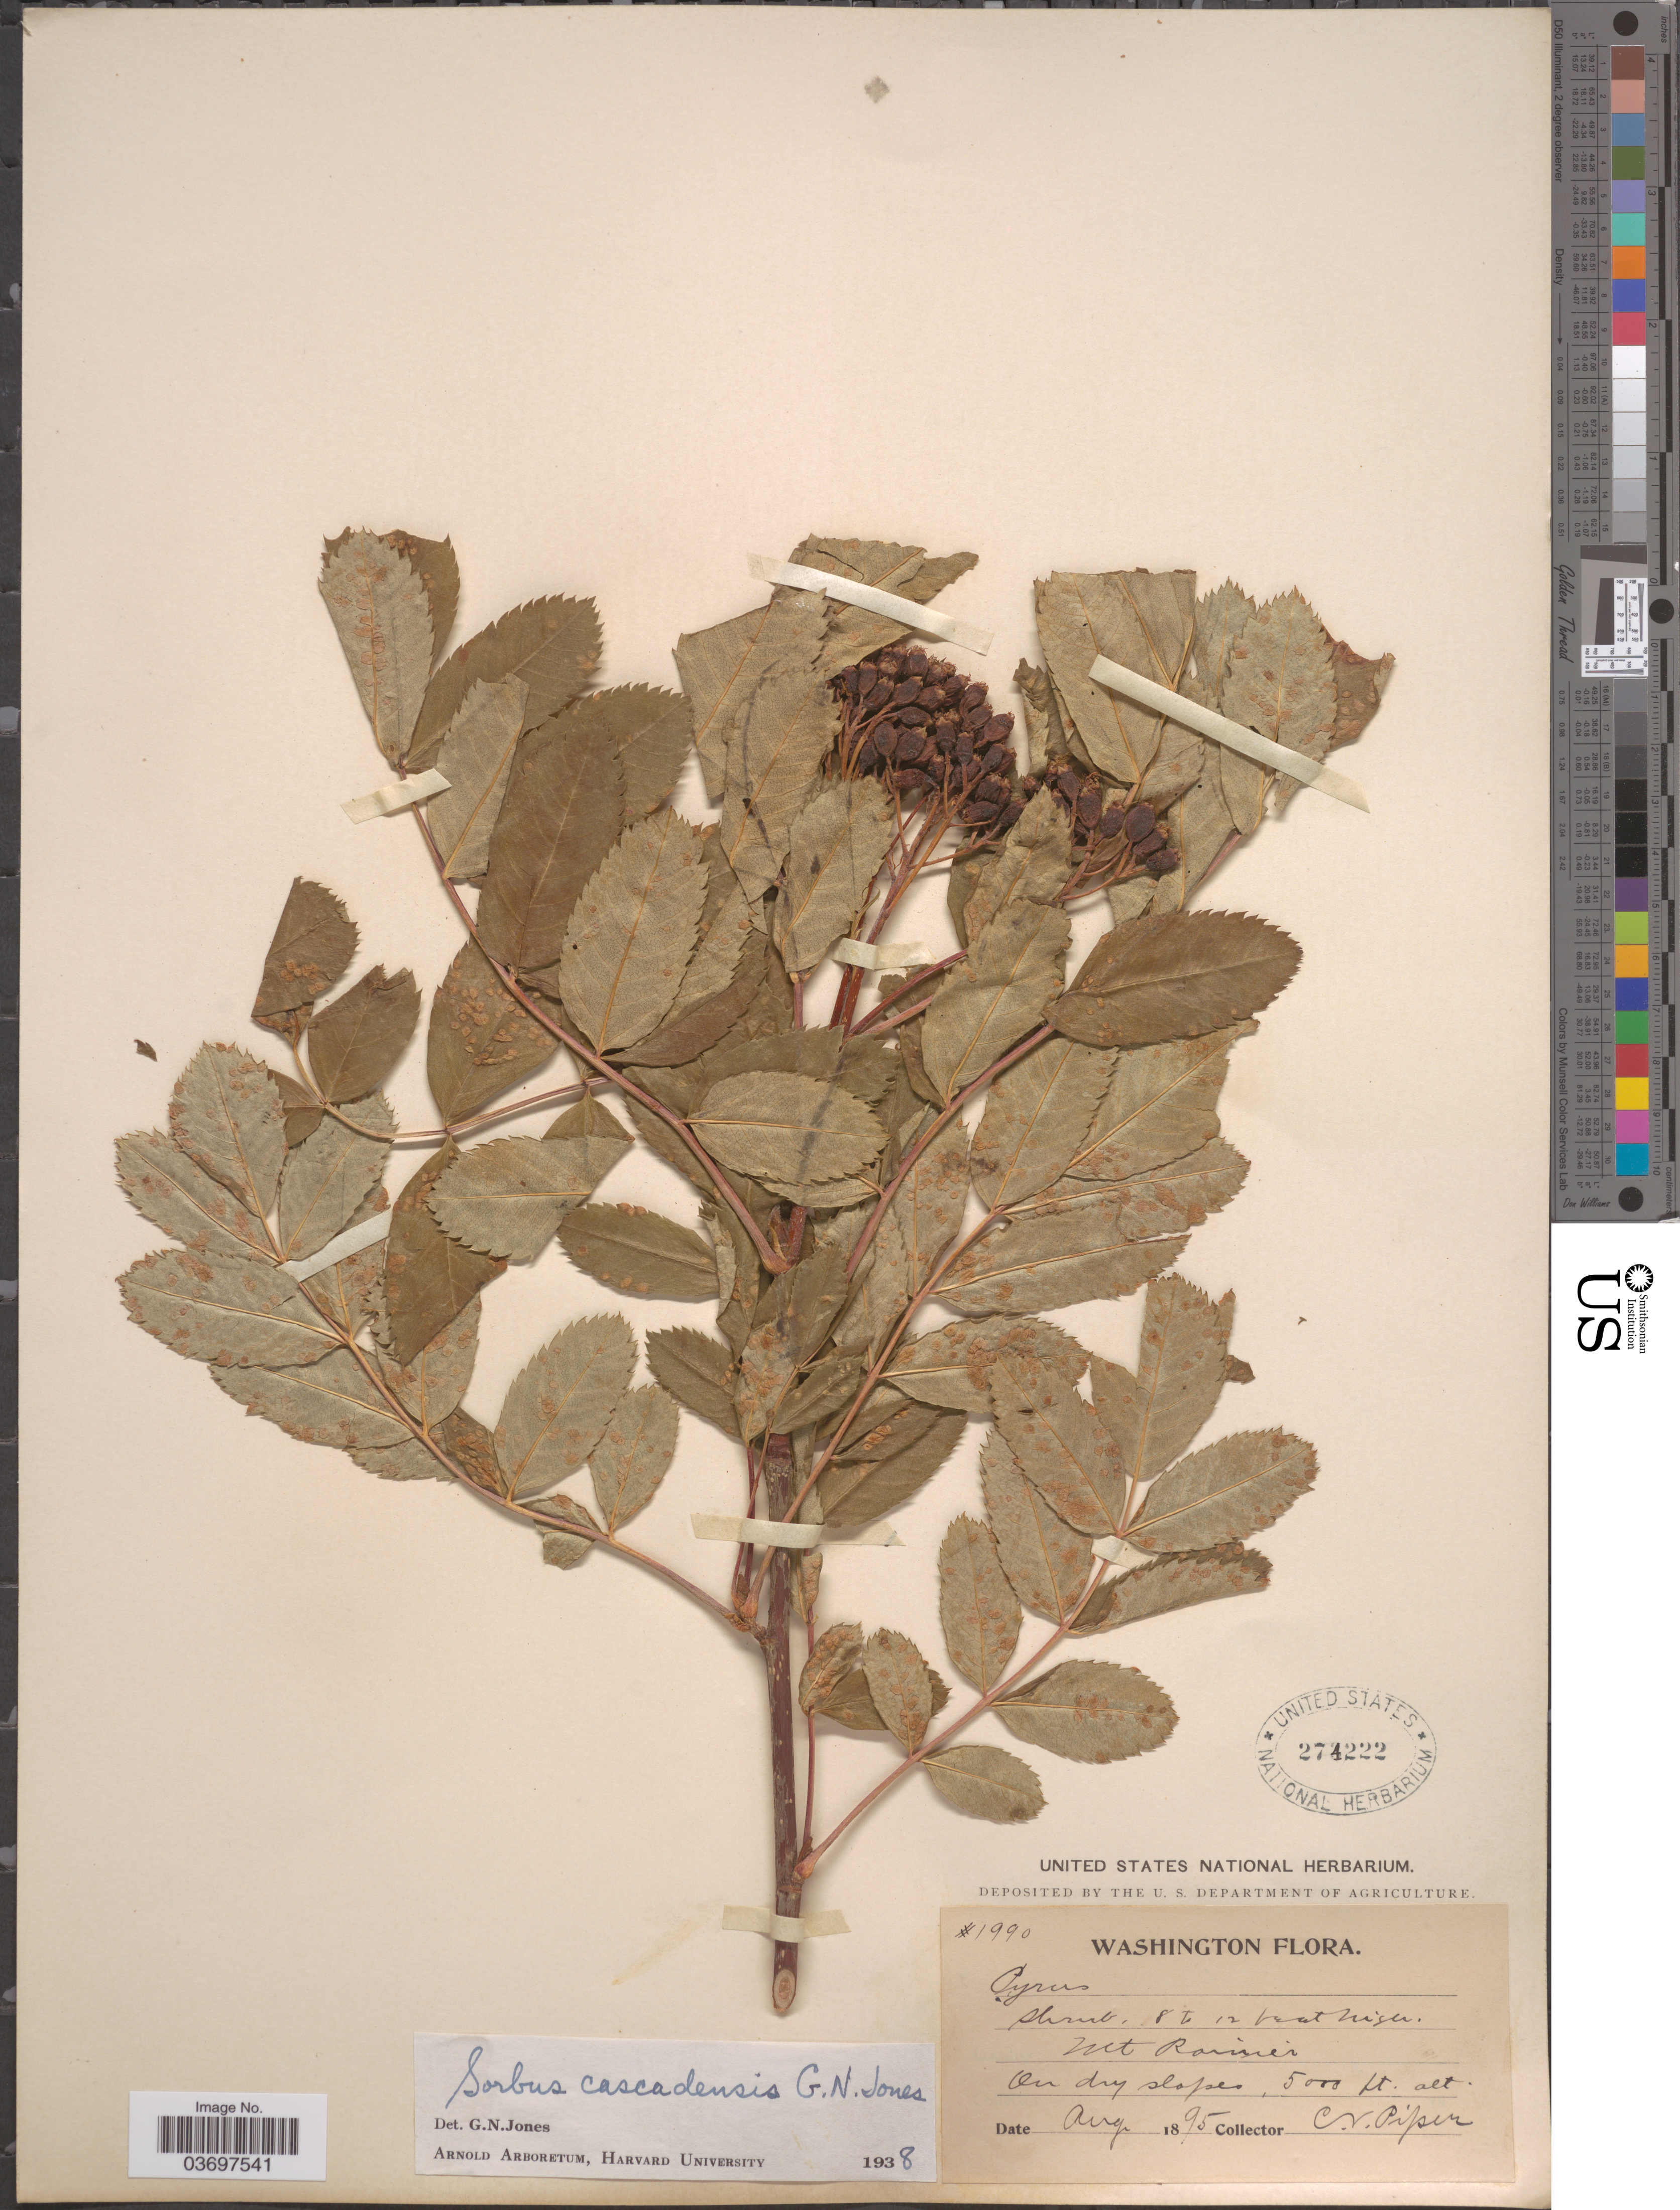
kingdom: Plantae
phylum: Tracheophyta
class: Magnoliopsida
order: Rosales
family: Rosaceae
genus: Sorbus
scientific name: Sorbus cascadensis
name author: G.N. Jones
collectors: C. V. Piper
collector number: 1990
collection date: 1895-08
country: United States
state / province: Washington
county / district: Pierce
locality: Mt Rainier.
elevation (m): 1524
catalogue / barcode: US 274222